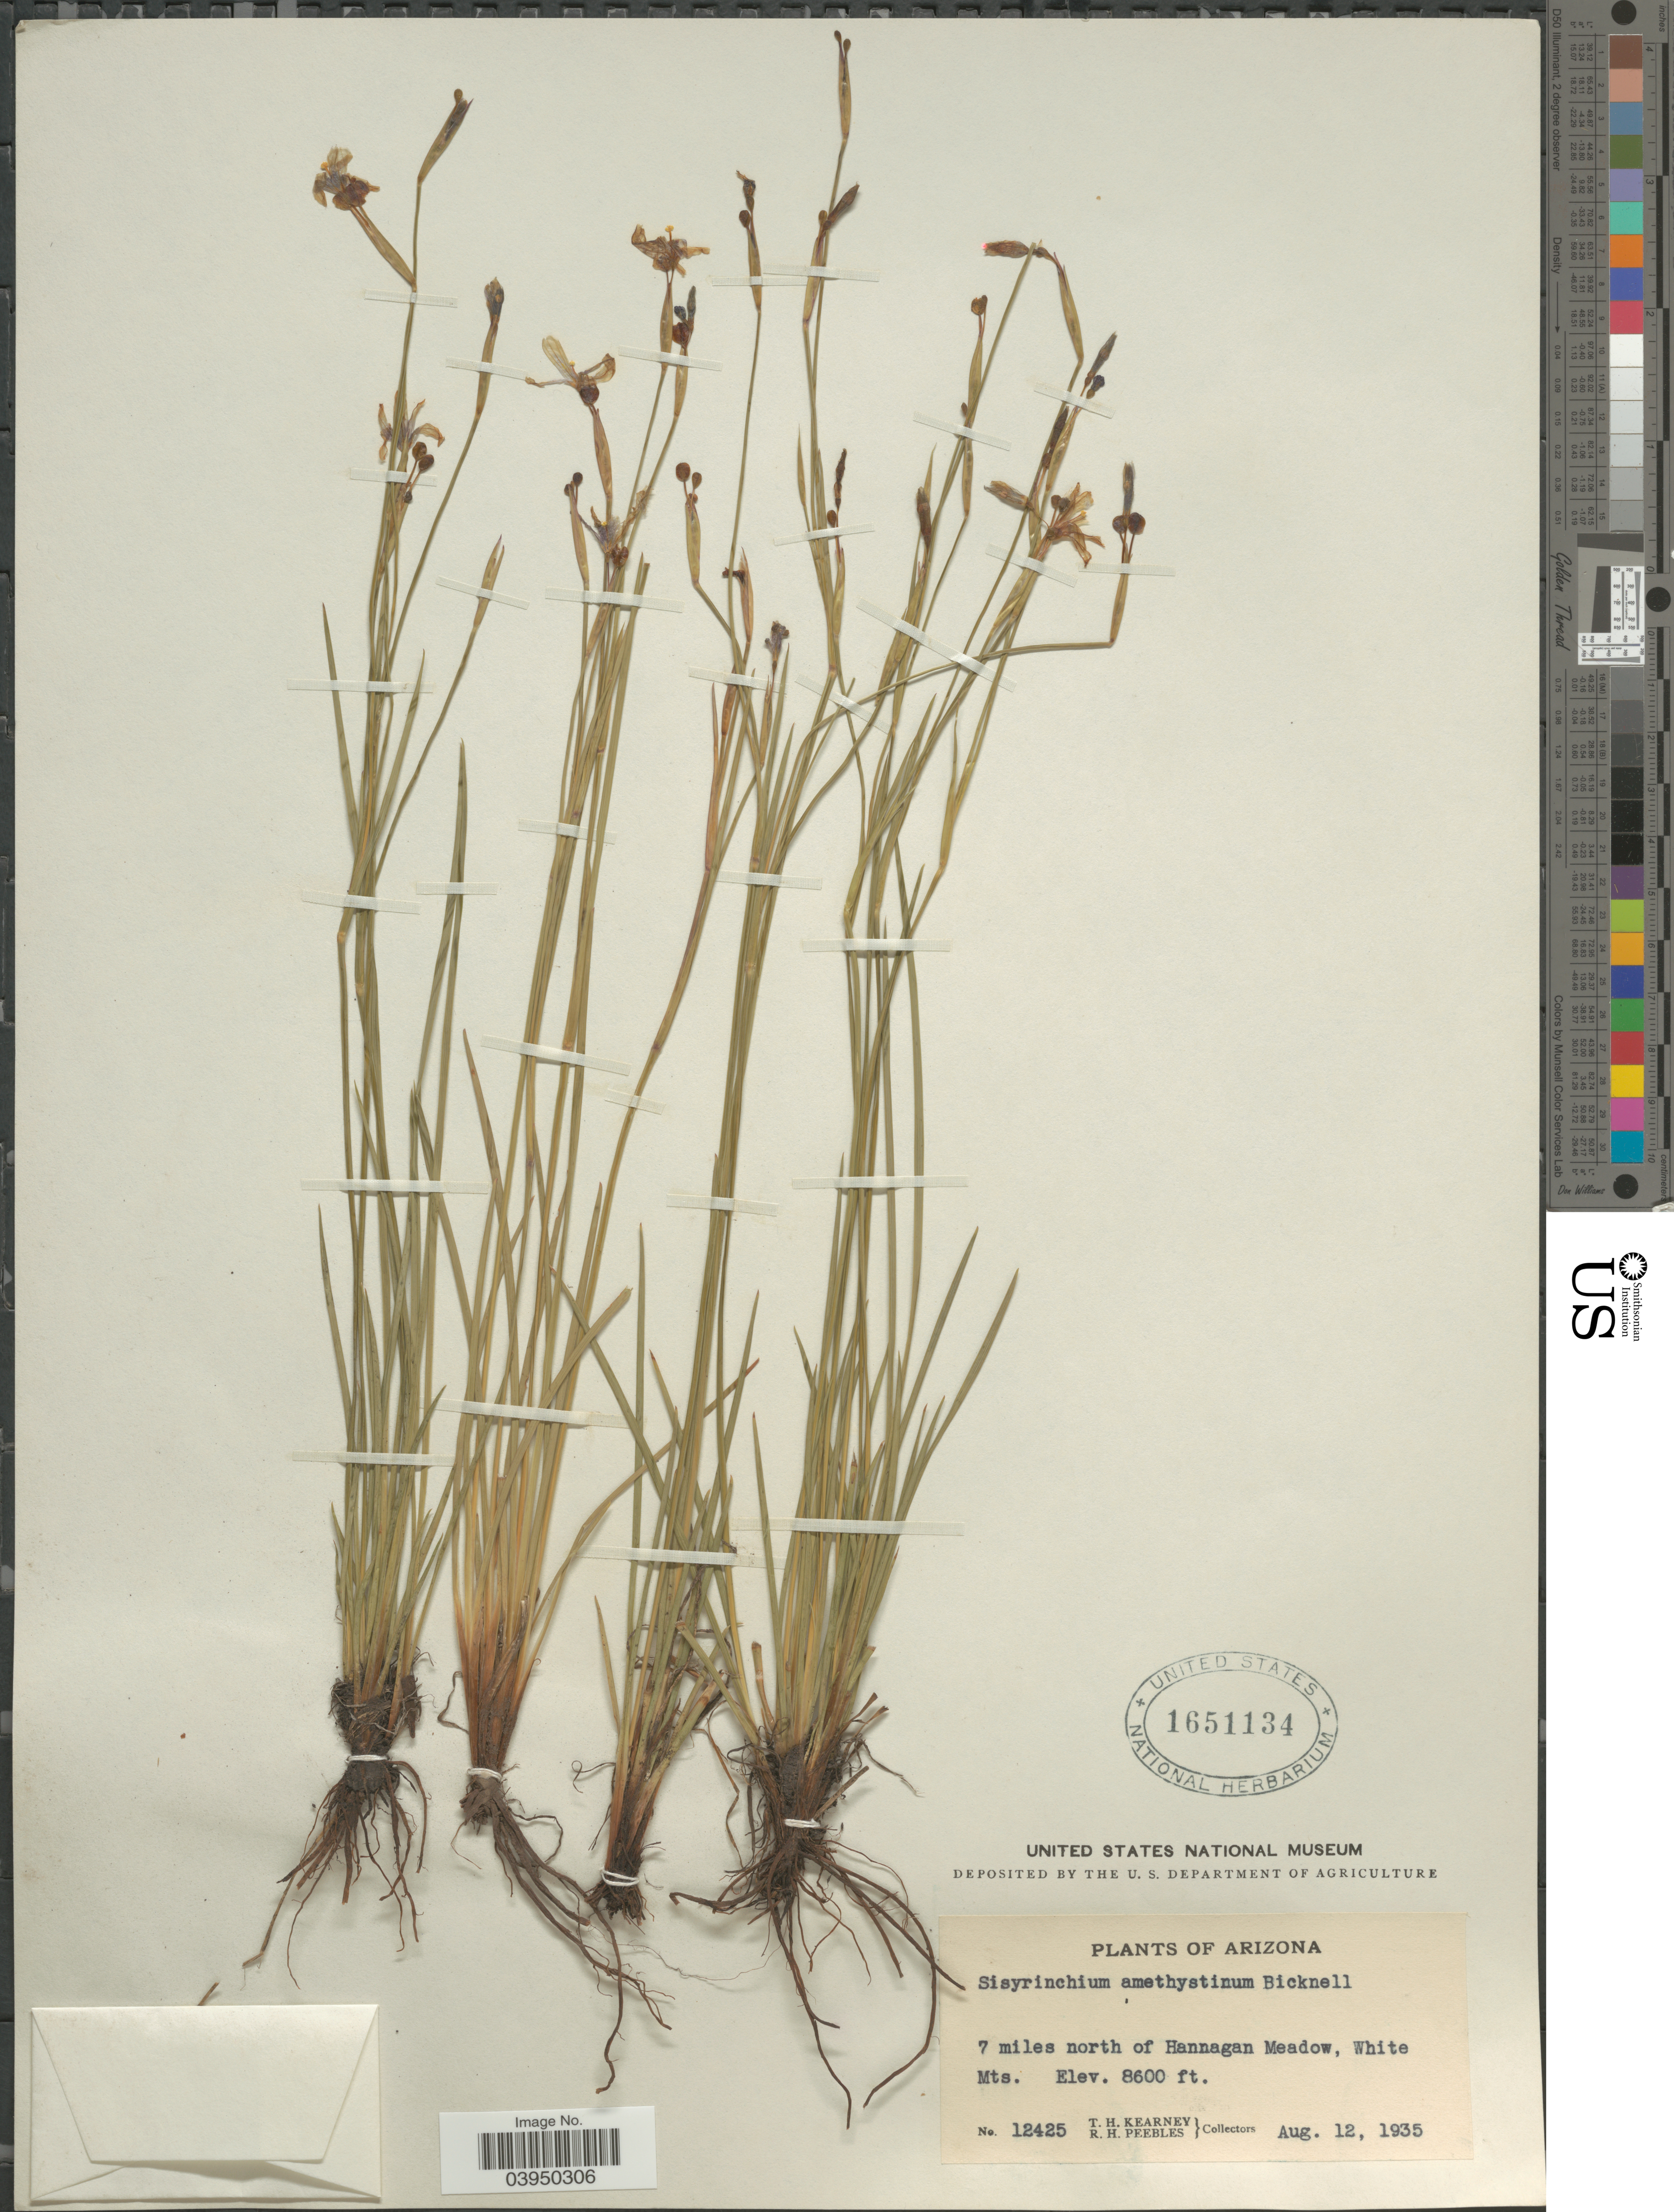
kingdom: Plantae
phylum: Tracheophyta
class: Liliopsida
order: Asparagales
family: Iridaceae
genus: Sisyrinchium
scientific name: Sisyrinchium amethystinum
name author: E.P. Bicknell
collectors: T. H. Kearney & R. H. Peebles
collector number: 12425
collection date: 1935-08-12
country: United States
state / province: Arizona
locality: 7 miles north of Hannagan Meadow, White Mts.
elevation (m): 2621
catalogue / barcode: US 1651134